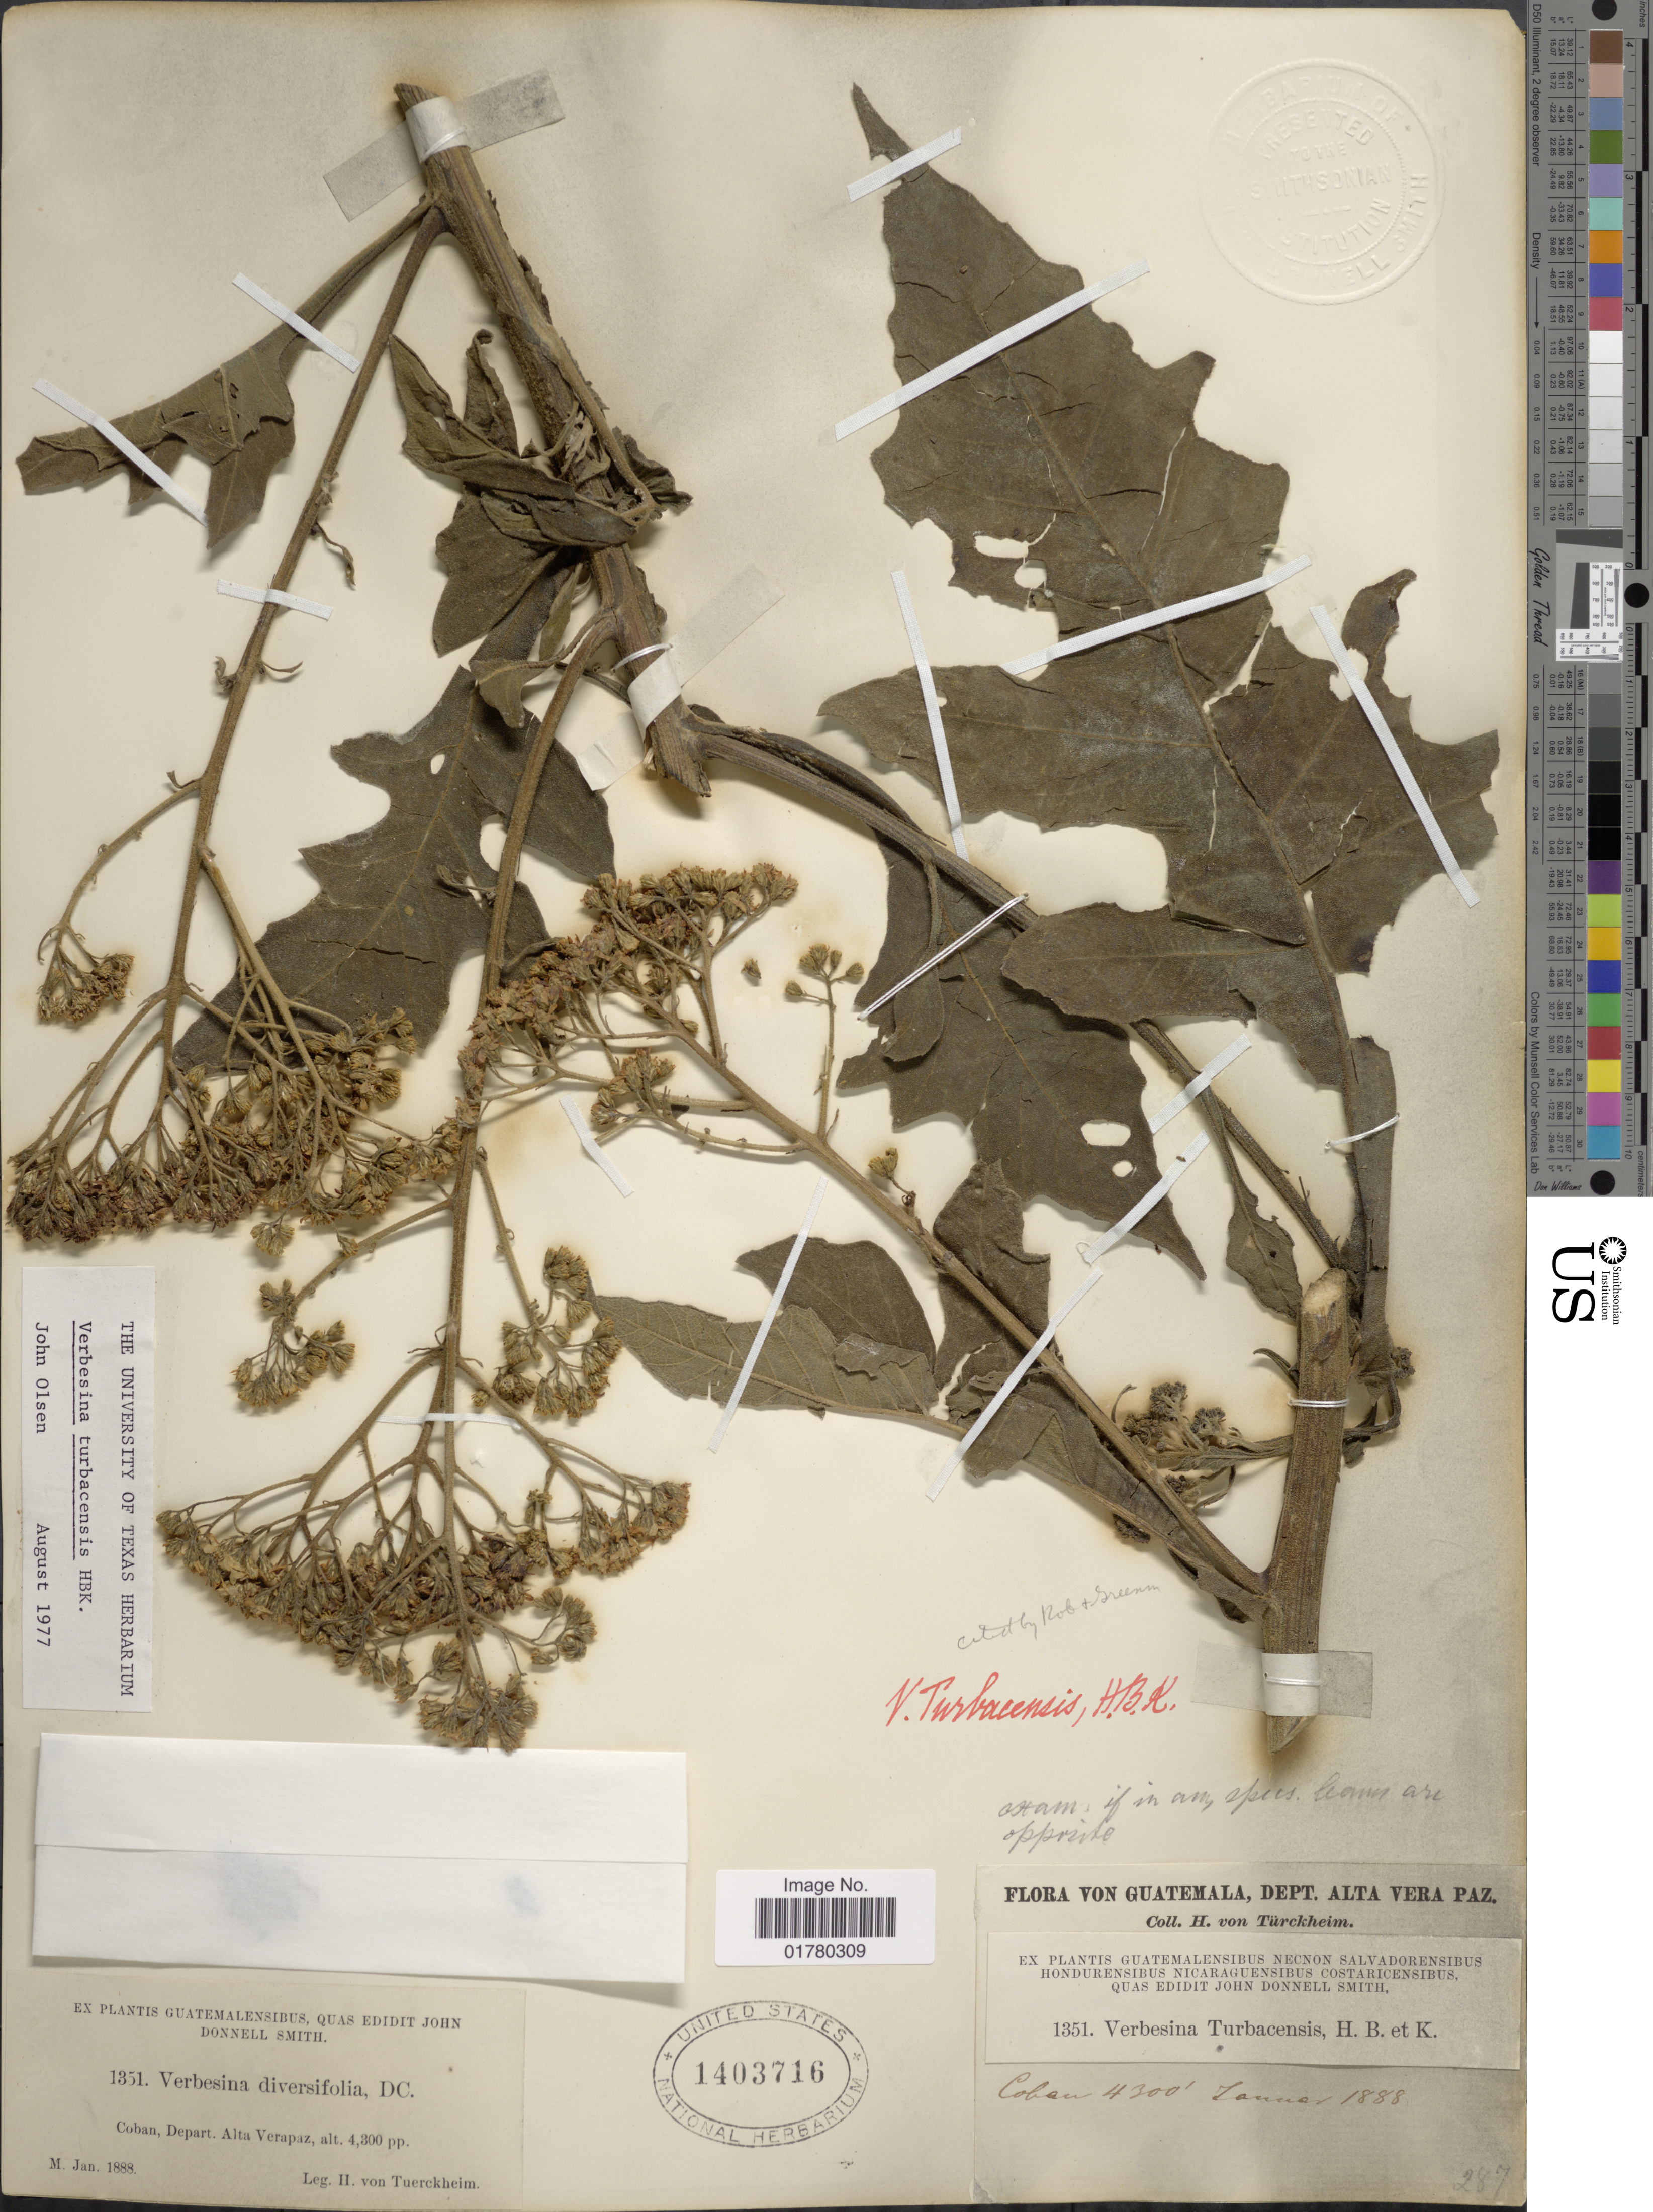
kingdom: Plantae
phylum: Tracheophyta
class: Magnoliopsida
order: Asterales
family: Asteraceae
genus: Verbesina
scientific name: Verbesina turbacensis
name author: Kunth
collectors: H. von Tuerckheim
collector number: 1351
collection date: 1888-01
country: Guatemala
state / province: Alta Verapaz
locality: Coban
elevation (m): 1311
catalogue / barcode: US 1403716